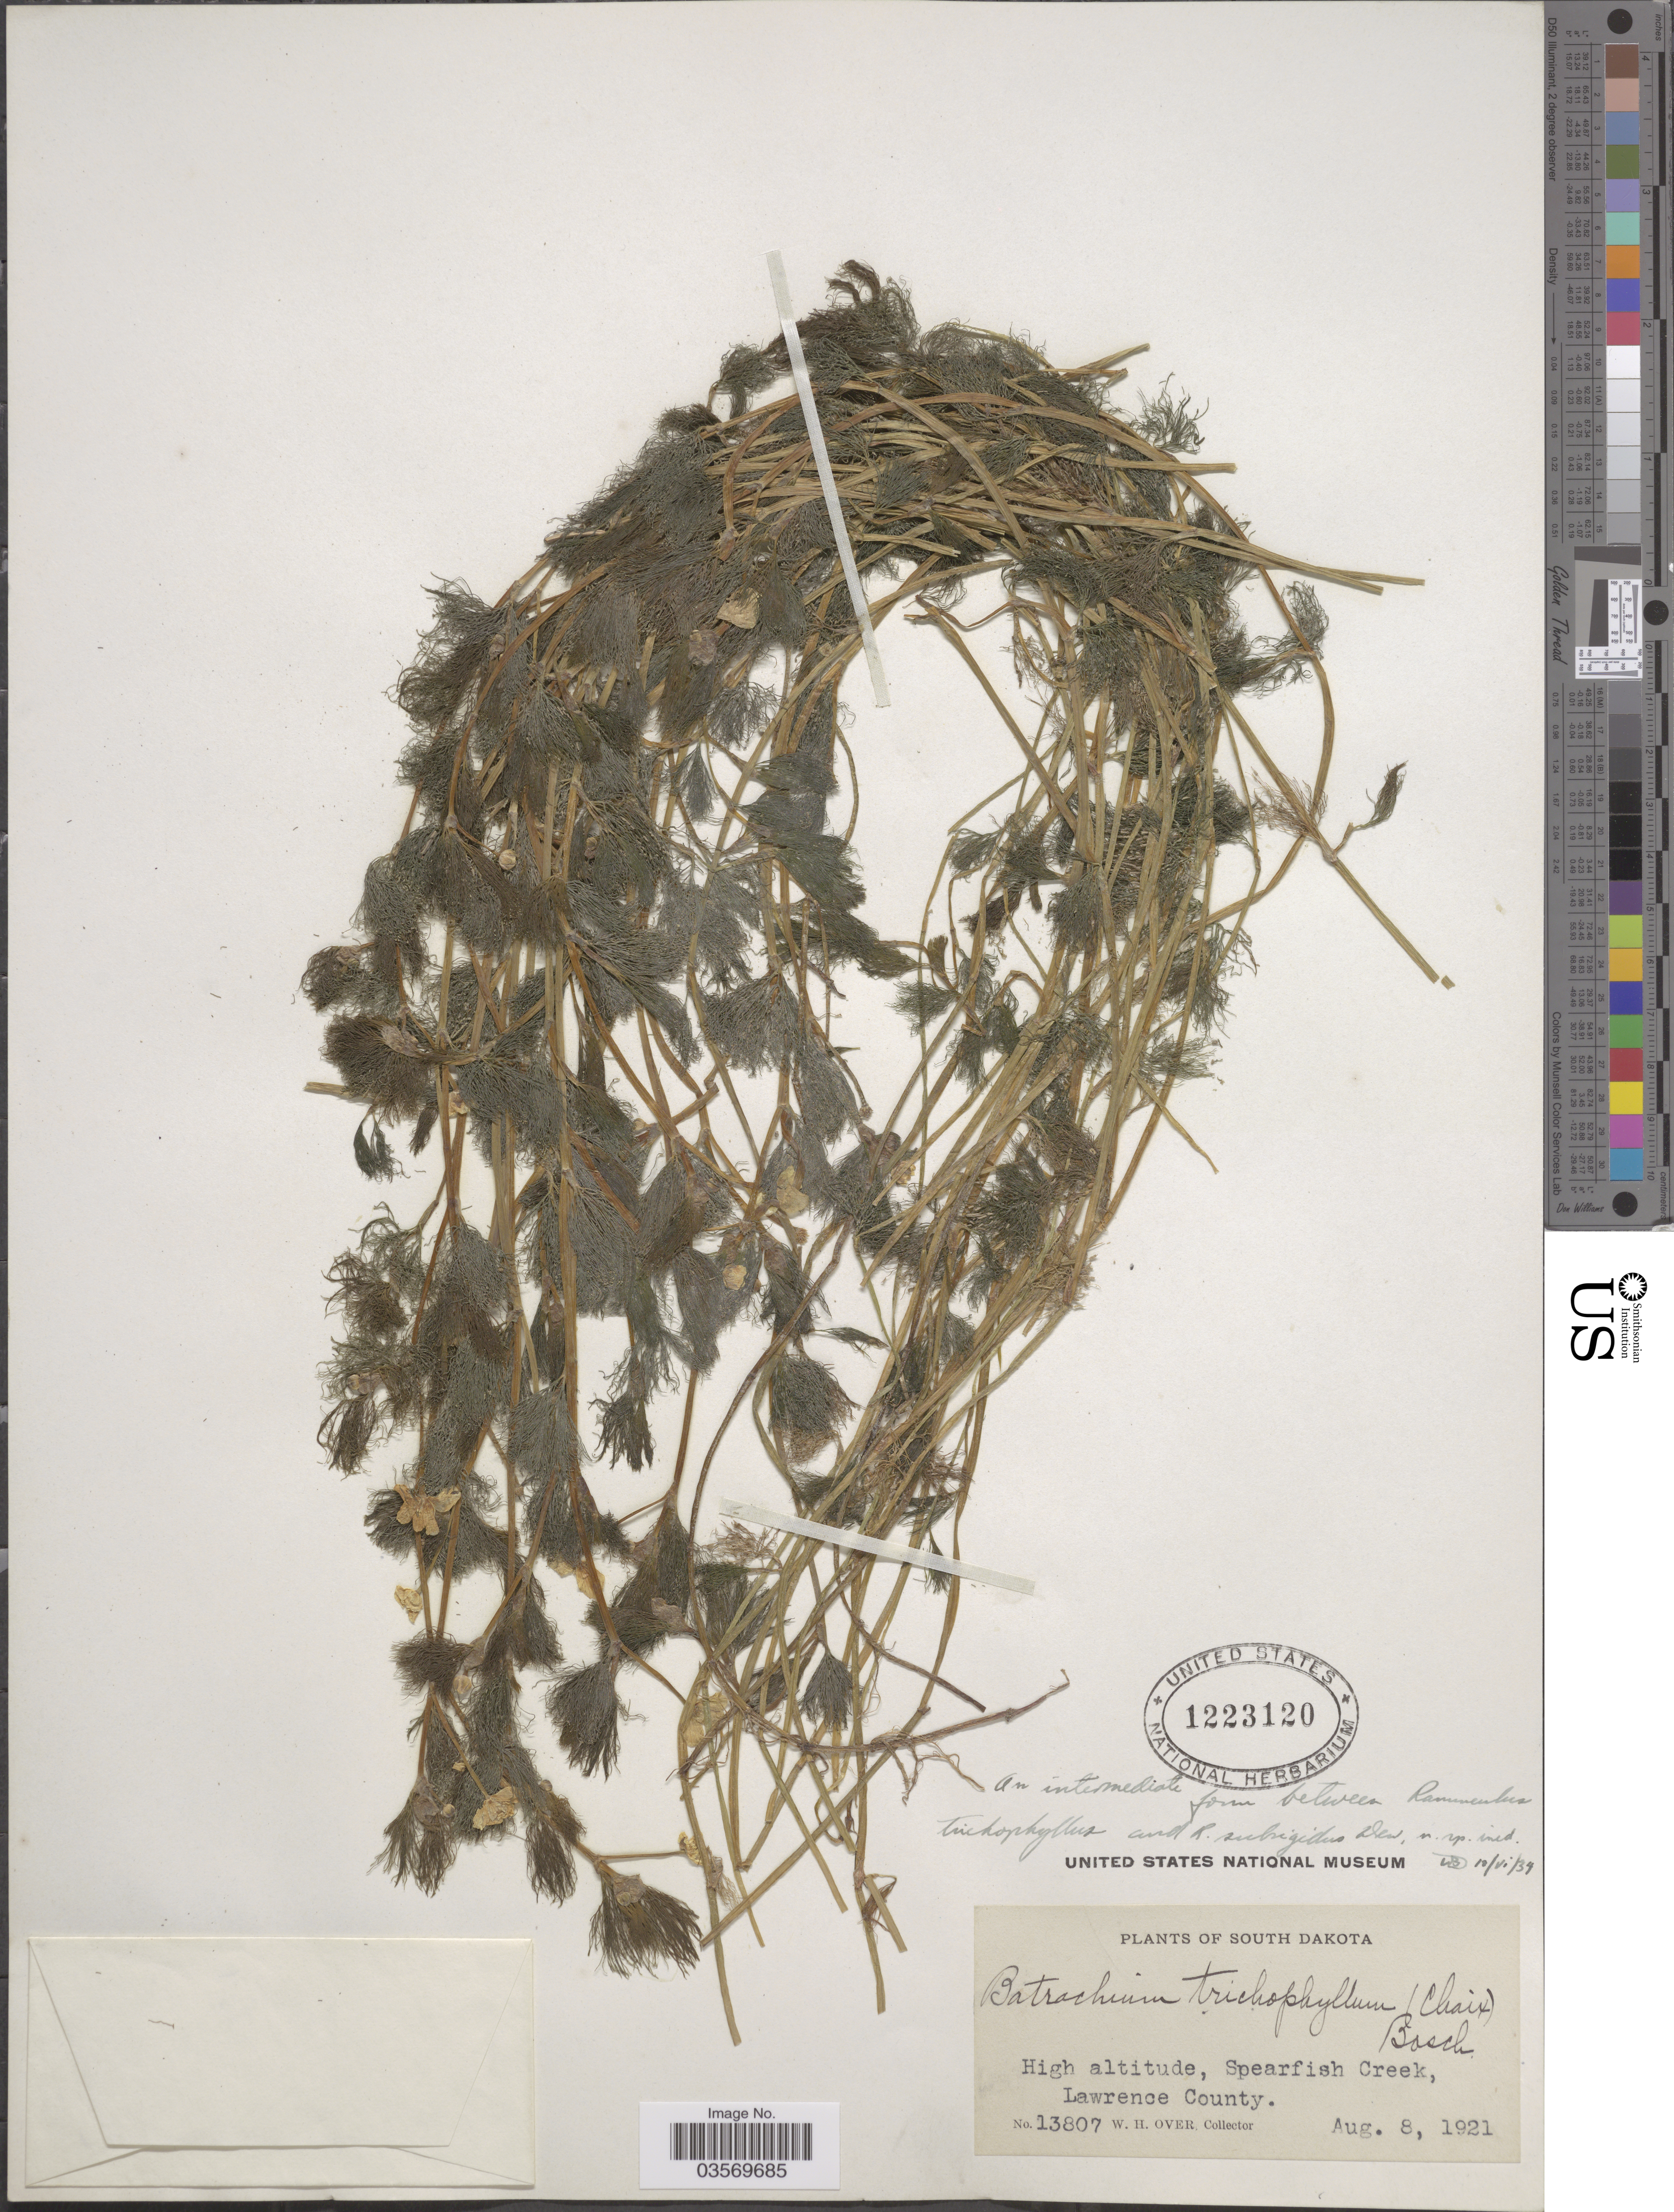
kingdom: Plantae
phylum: Tracheophyta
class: Magnoliopsida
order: Ranunculales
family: Ranunculaceae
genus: Ranunculus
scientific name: Ranunculus trichophyllus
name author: Chaix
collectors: W. Over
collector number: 13807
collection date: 1921-08-08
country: United States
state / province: South Dakota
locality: High altitude, Spearfish Creek, Lawrence County.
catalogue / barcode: US 1223120